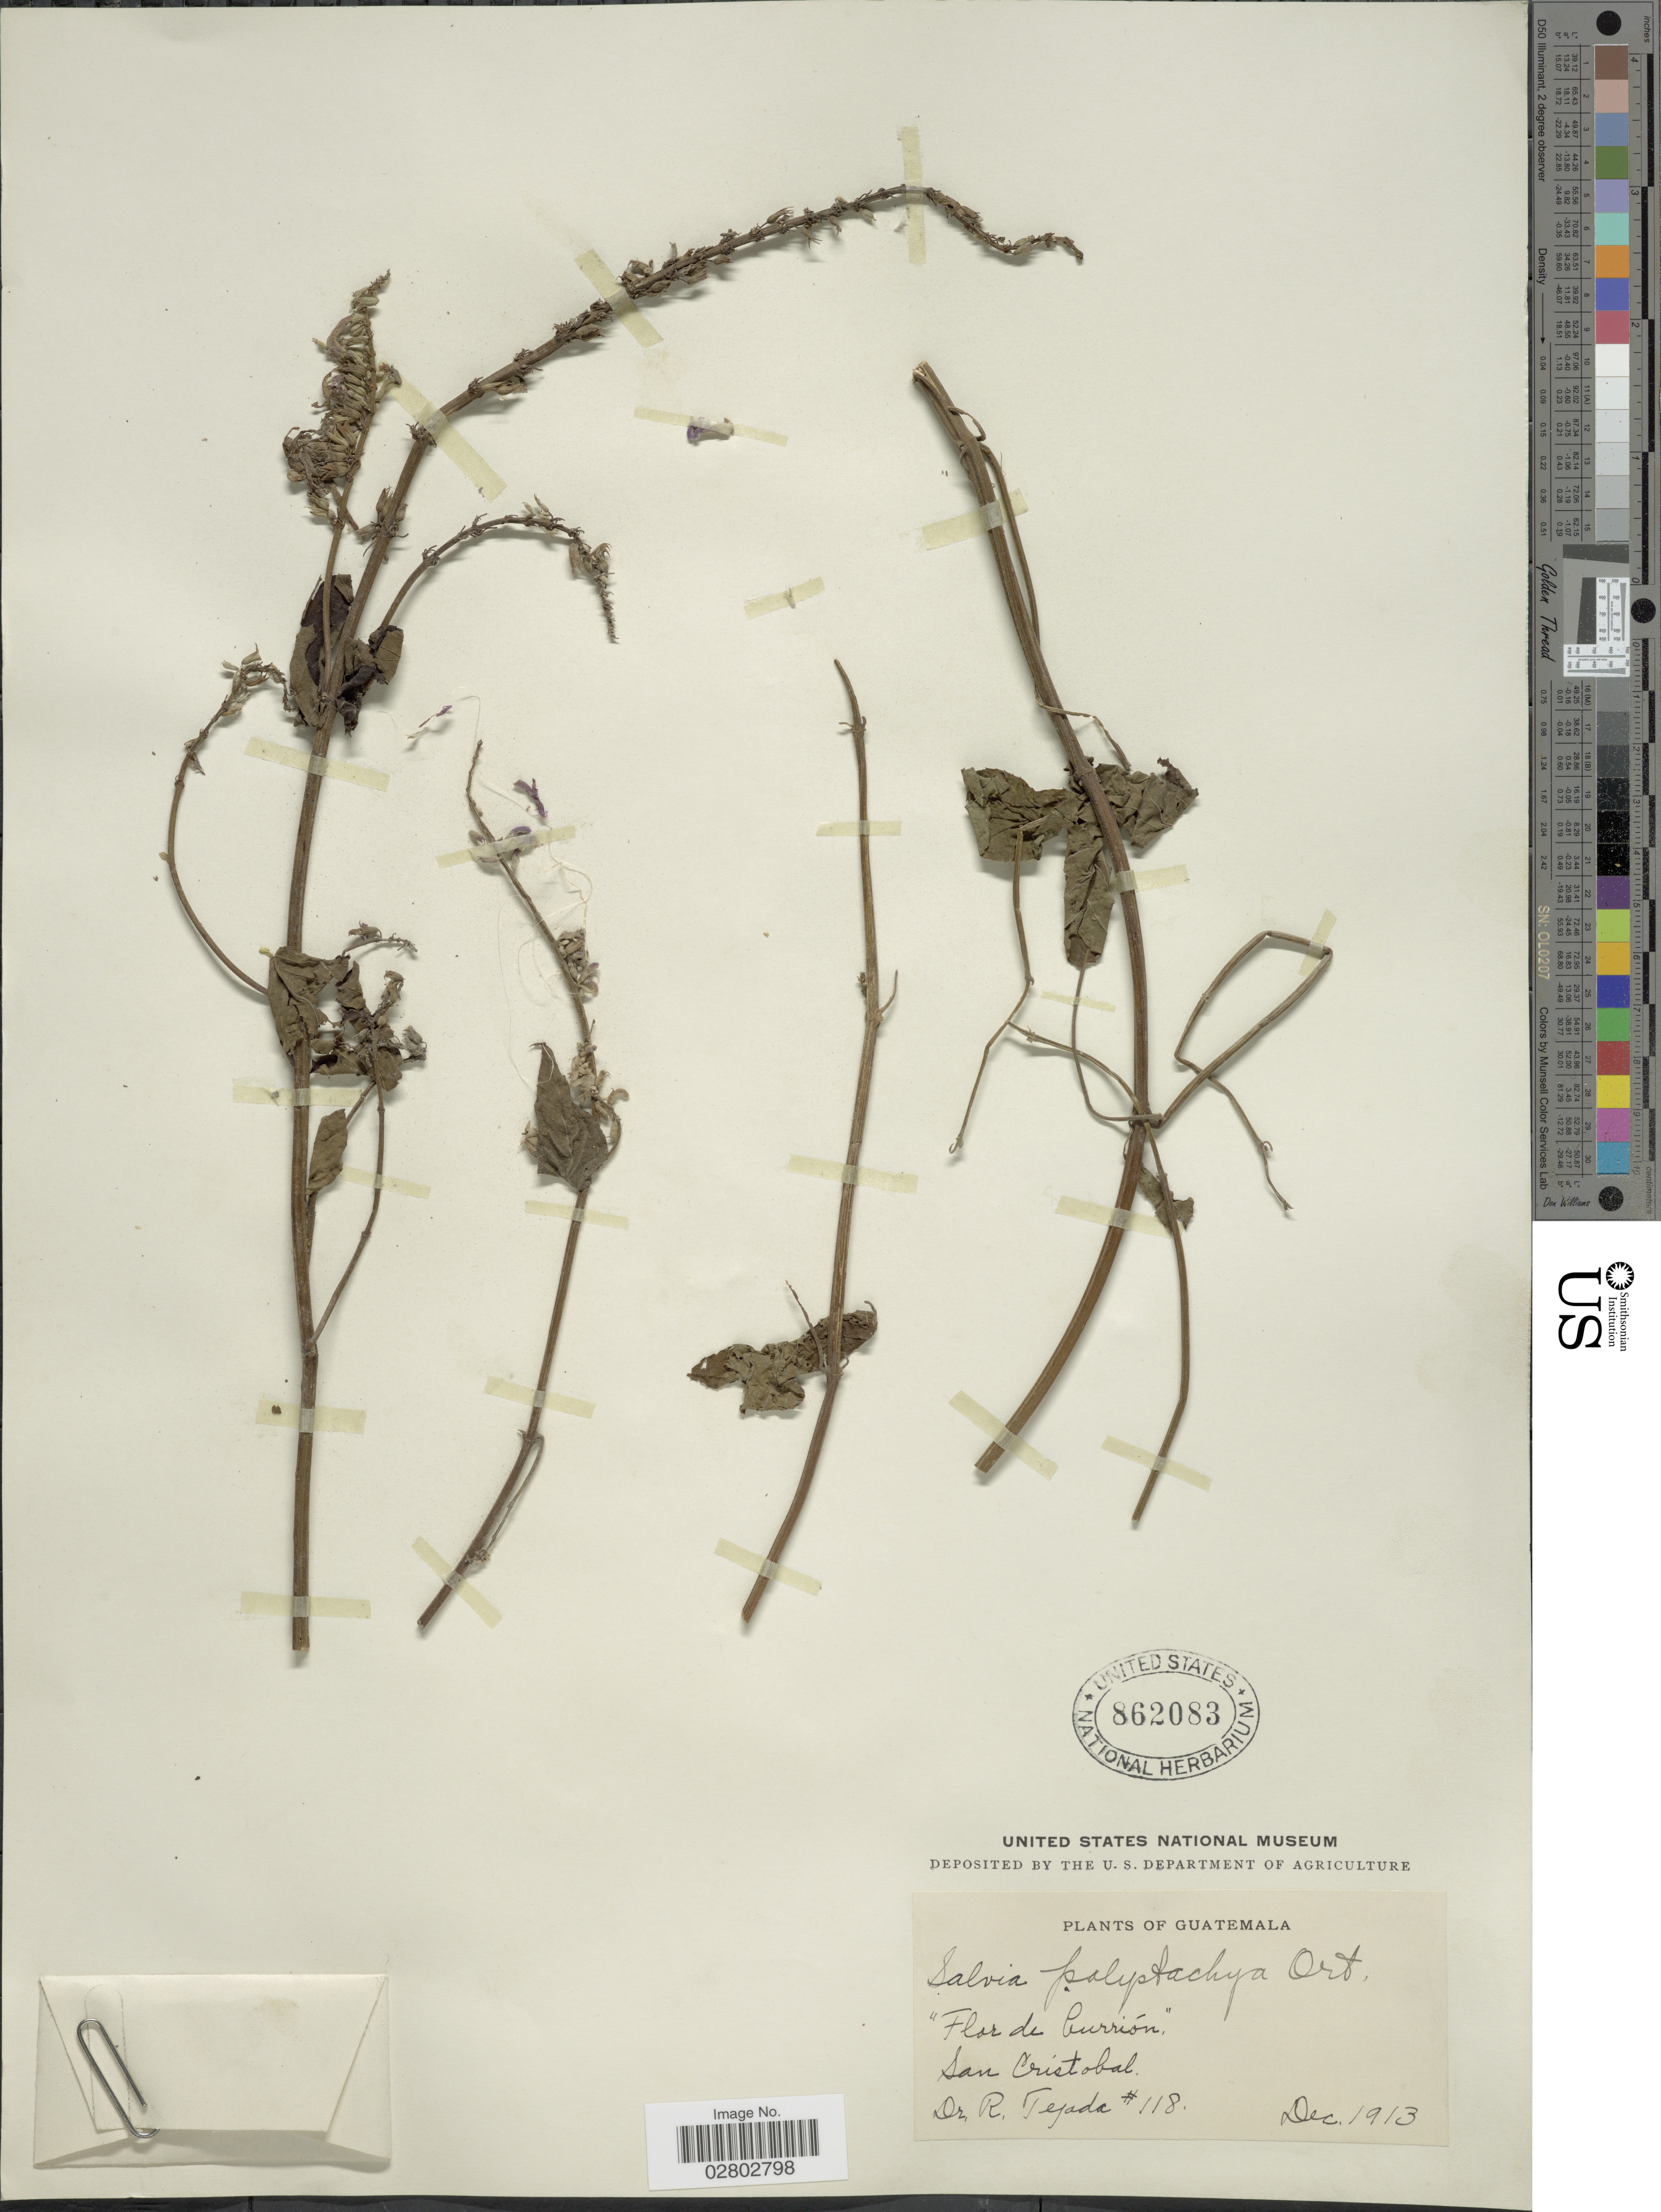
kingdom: Plantae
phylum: Tracheophyta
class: Magnoliopsida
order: Lamiales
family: Lamiaceae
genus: Salvia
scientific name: Salvia polystachya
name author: Cav.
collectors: R. Tejada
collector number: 118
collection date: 1913-12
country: Guatemala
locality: San Cristobal.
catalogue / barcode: US 862083